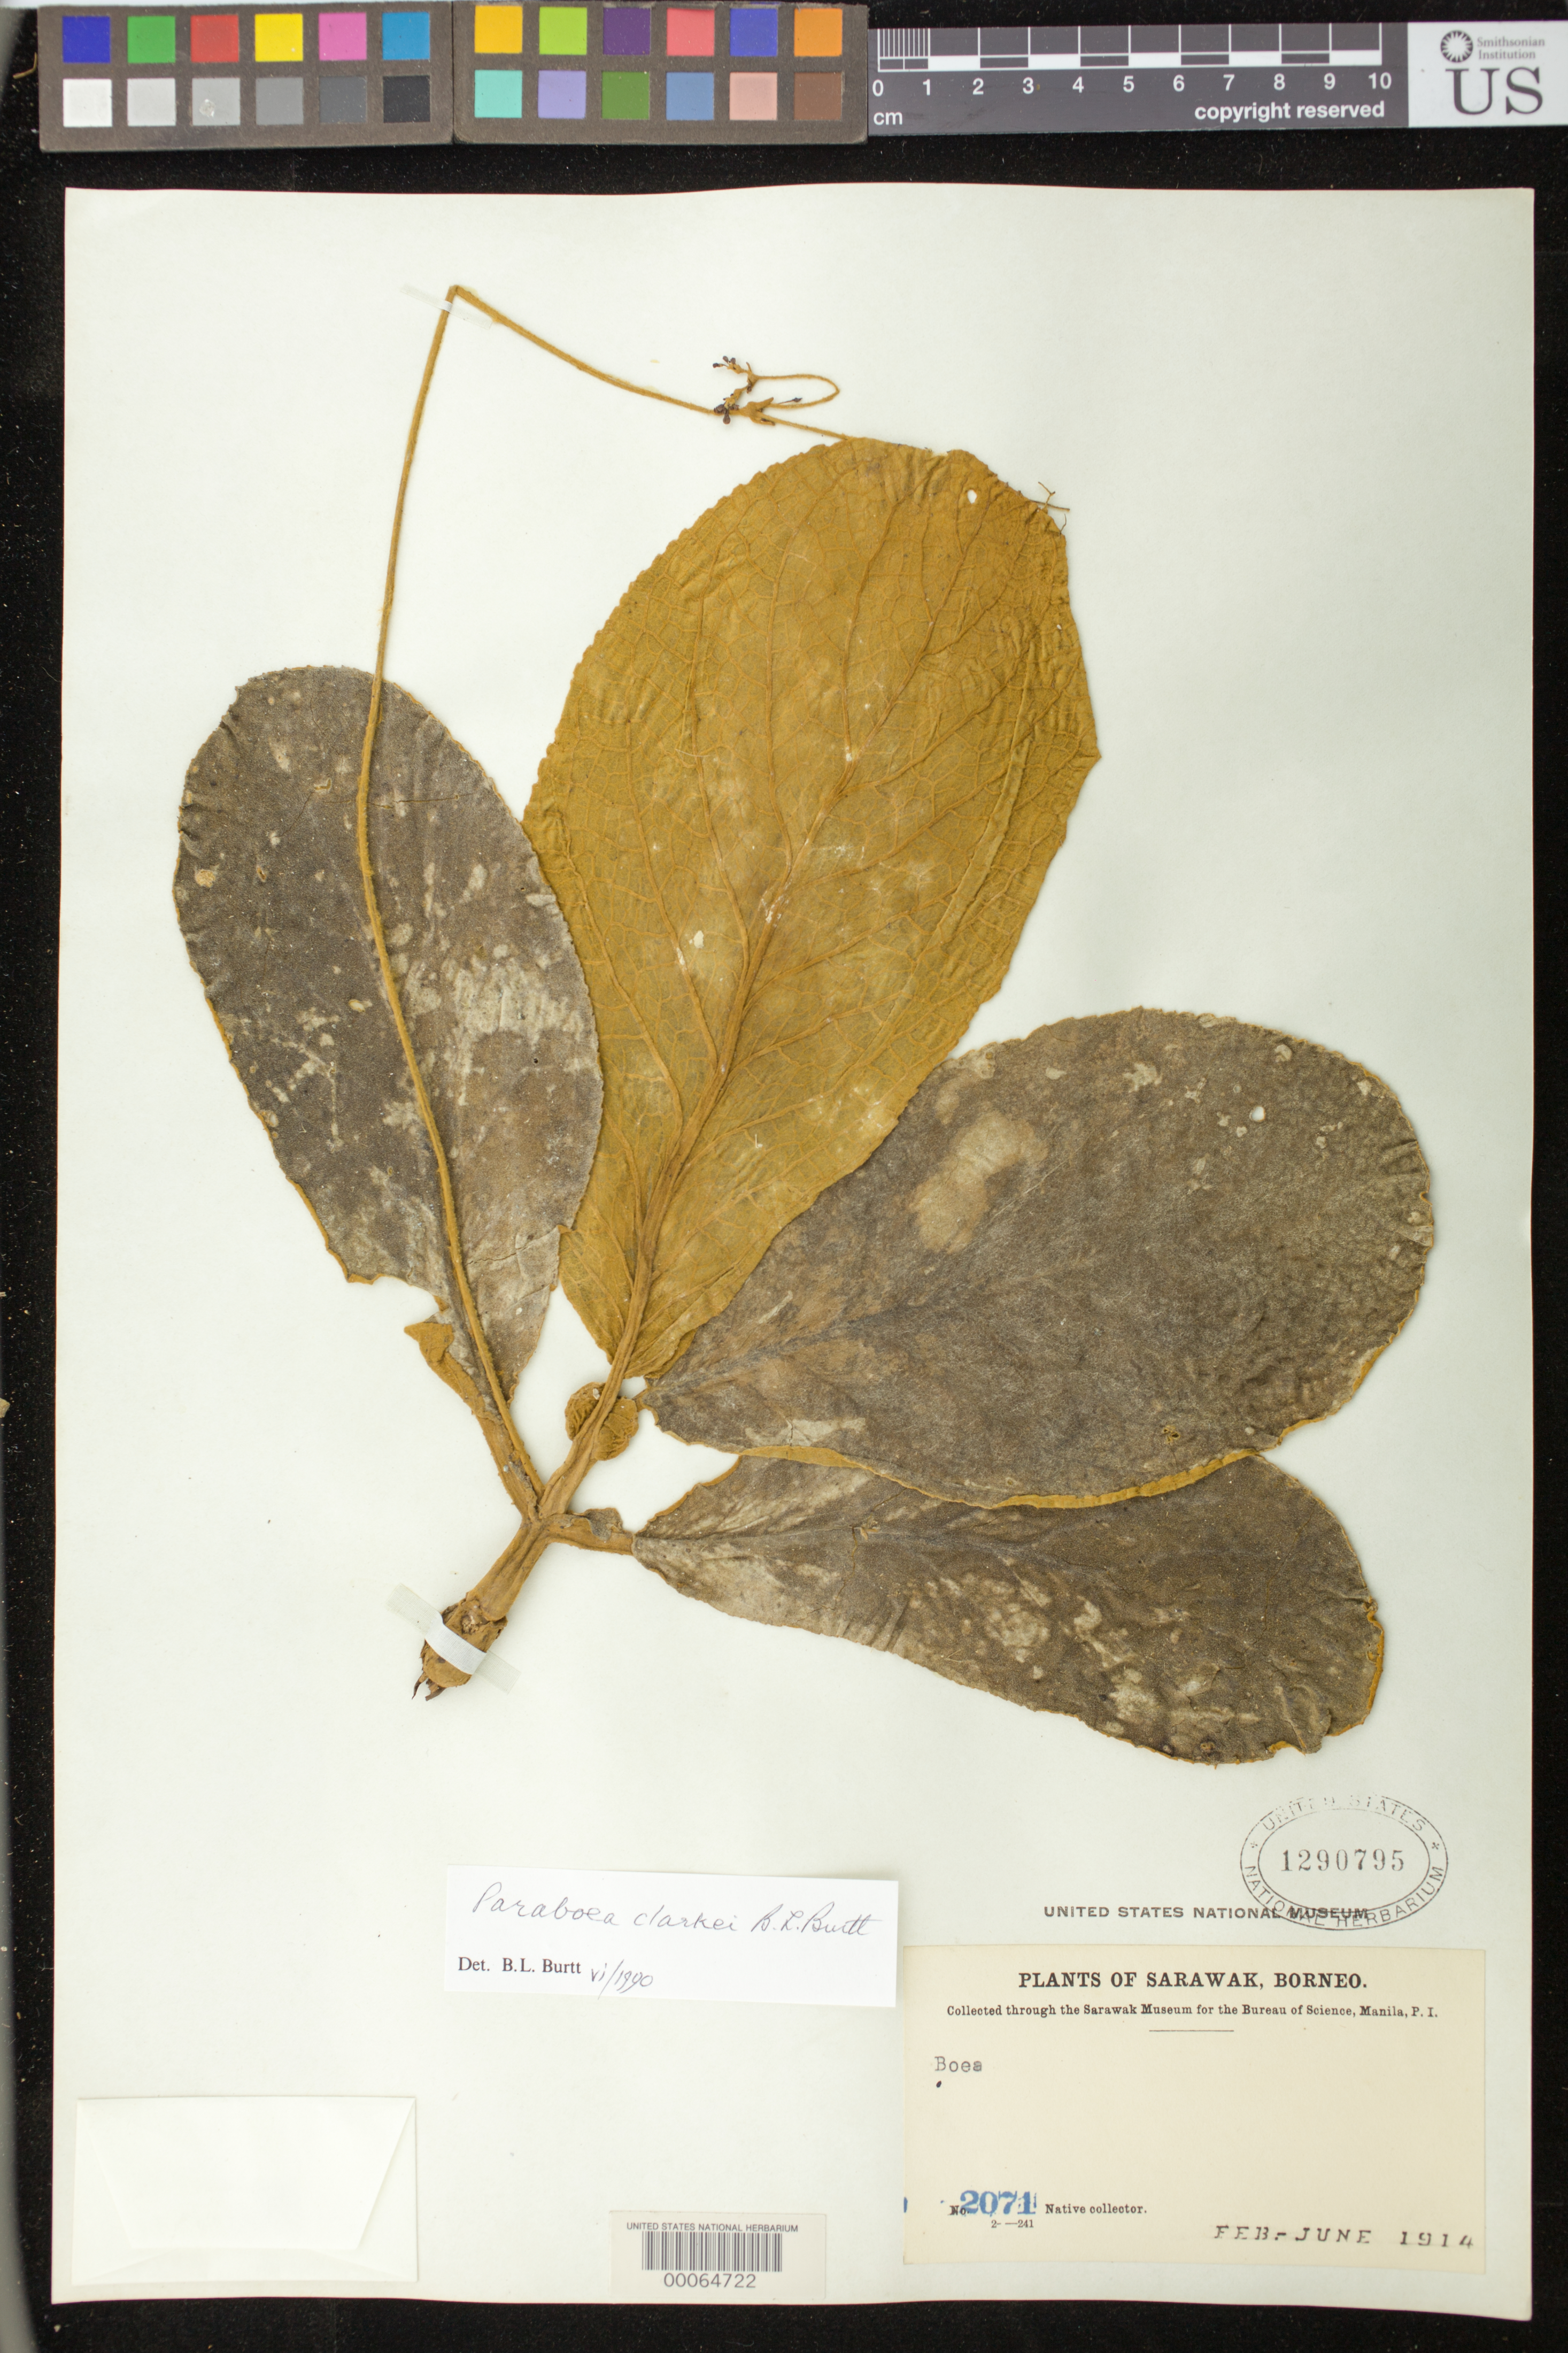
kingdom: Plantae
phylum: Tracheophyta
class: Magnoliopsida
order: Lamiales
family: Gesneriaceae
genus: Paraboea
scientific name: Paraboea clarkei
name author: B.L. Burtt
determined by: Burtt, B. L.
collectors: Native collector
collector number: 2071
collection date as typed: Feb-Jun 1914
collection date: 1914-02/1914-06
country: Malaysia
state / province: Sarawak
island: Borneo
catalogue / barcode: US 1290795